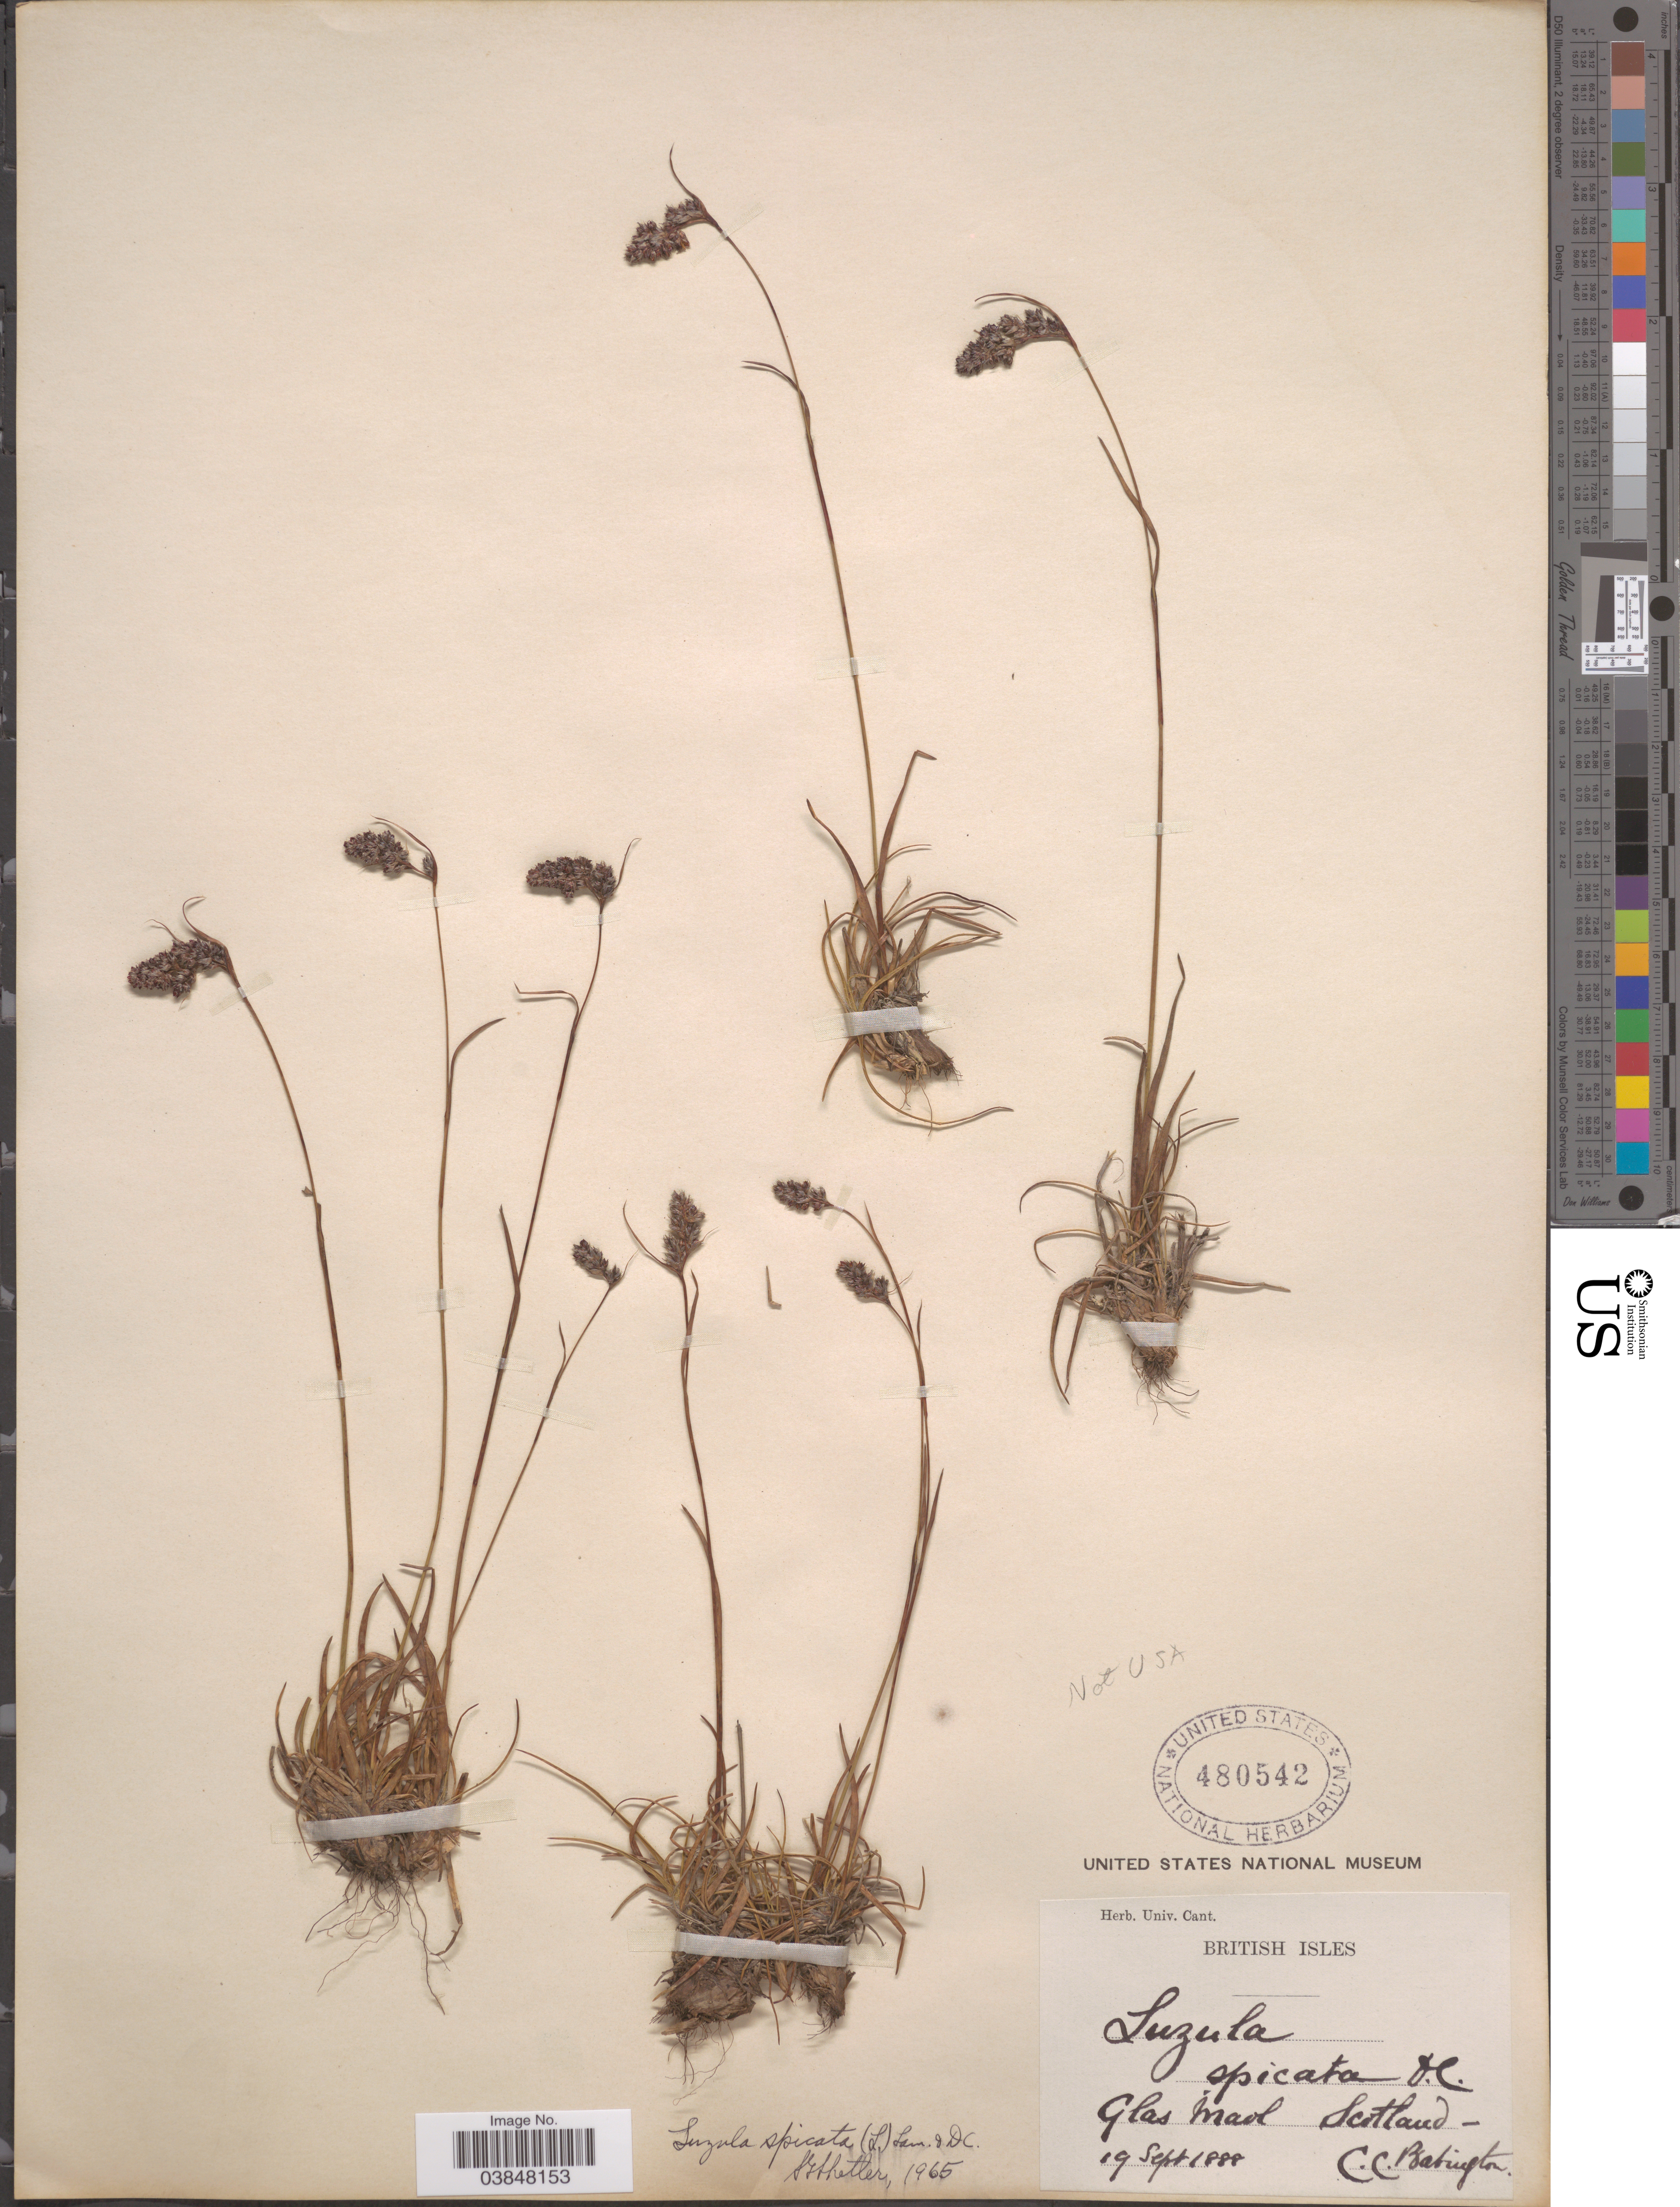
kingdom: Plantae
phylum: Tracheophyta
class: Liliopsida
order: Poales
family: Juncaceae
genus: Luzula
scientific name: Luzula spicata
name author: (L.) DC.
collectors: C. Babington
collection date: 1888-09-19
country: United Kingdom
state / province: Scotland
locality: British Isles. Glas Maol, Scotland.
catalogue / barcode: US 480542